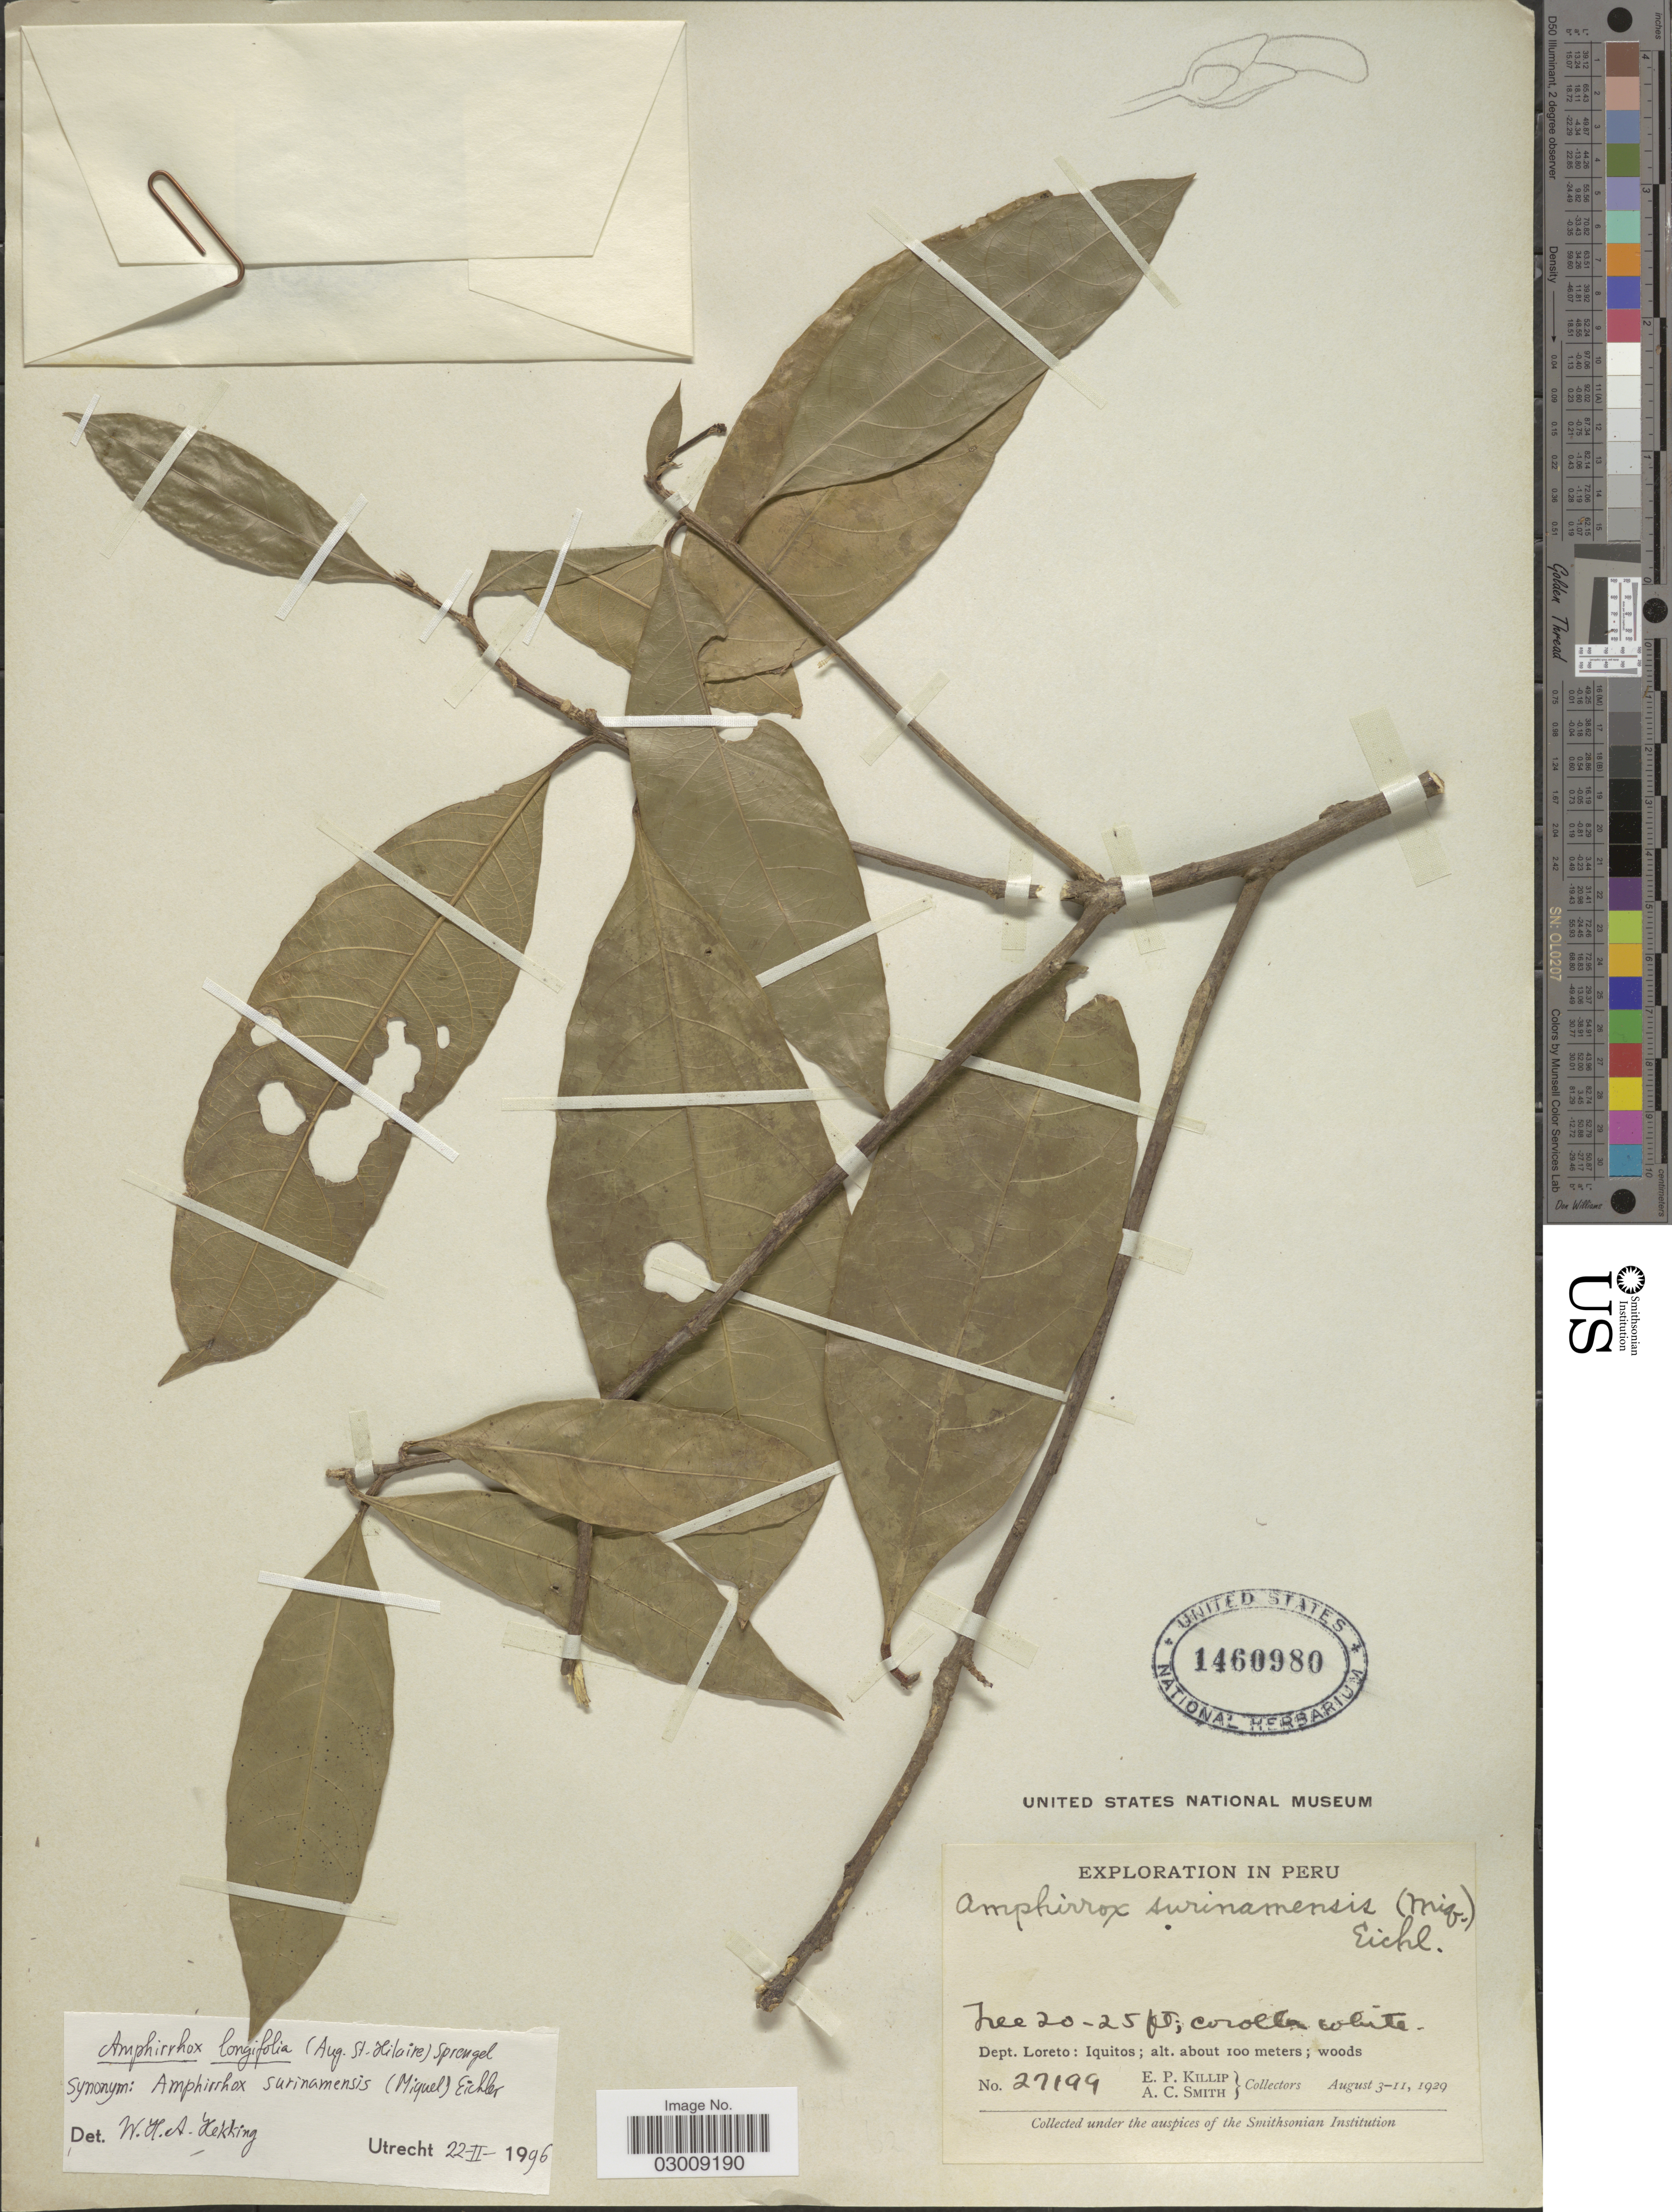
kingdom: Plantae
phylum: Tracheophyta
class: Magnoliopsida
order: Malpighiales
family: Violaceae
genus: Amphirrhox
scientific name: Amphirrhox longifolia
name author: (A. St.-Hil.) Spreng.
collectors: E. P. Killip & A. C. Smith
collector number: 27199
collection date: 1929-08-03/1929-08-11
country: Peru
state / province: Loreto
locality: Dept. Loreto: Iquitos.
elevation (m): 100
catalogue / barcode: US 1460980